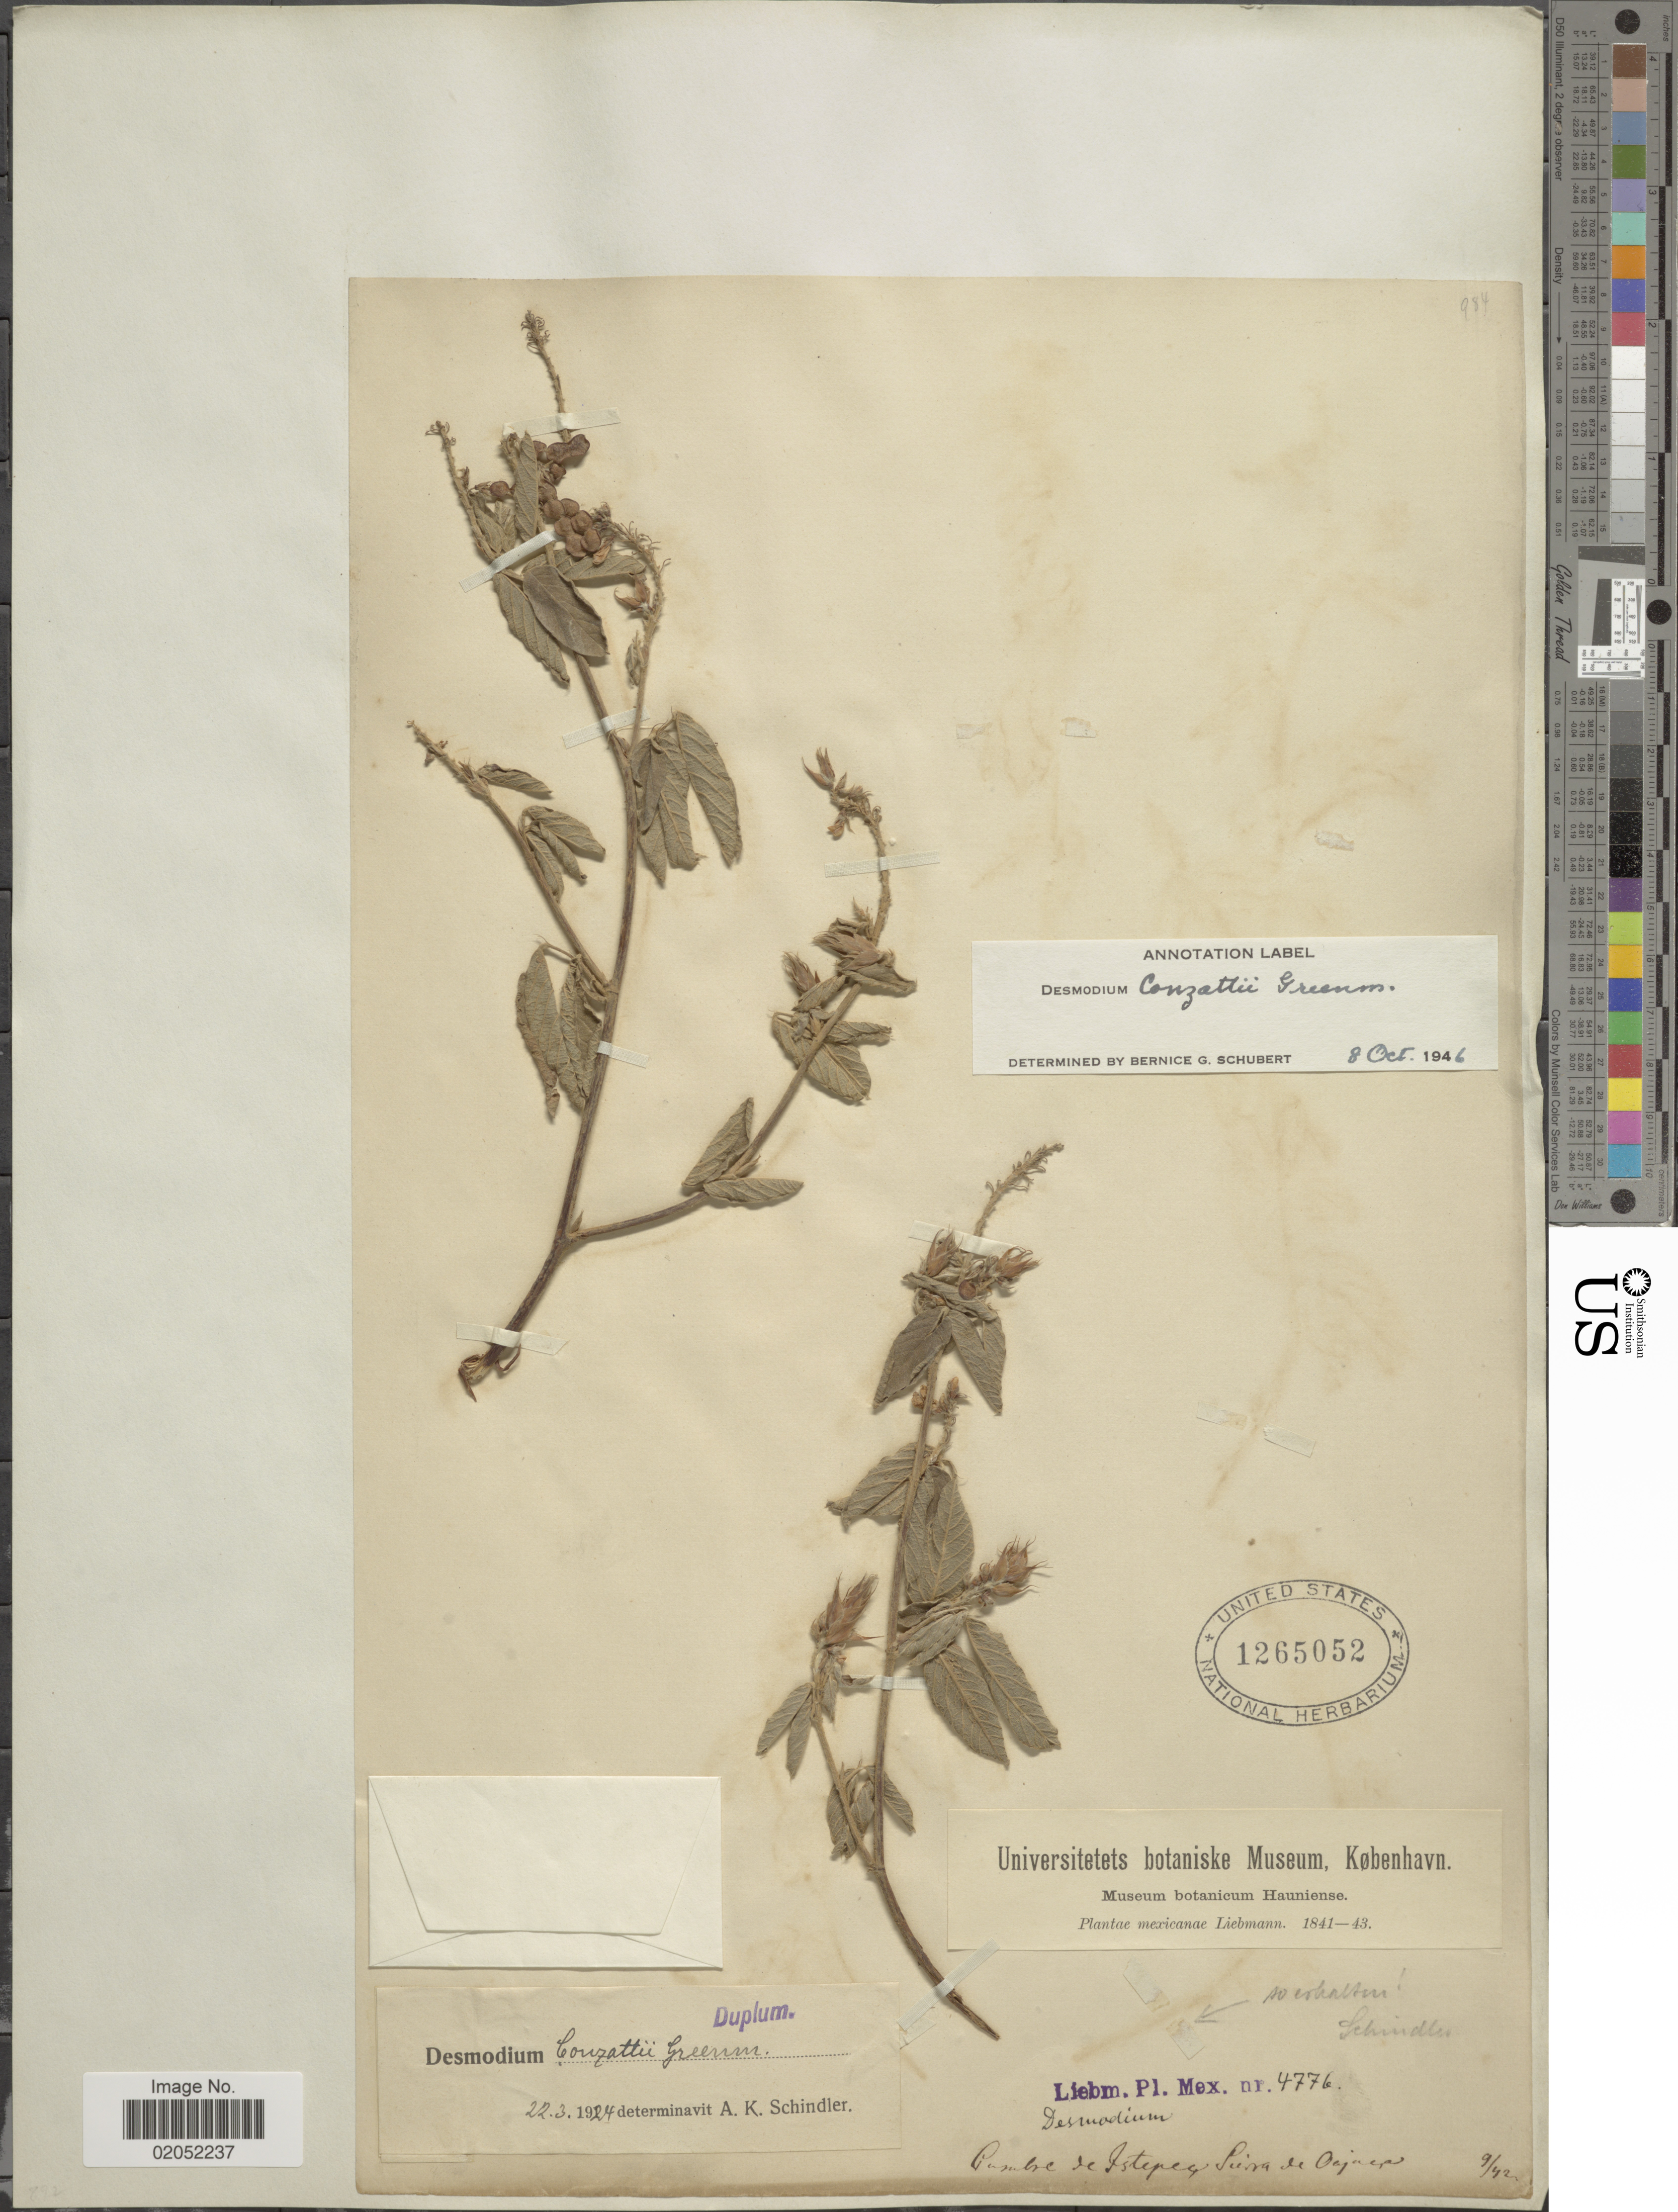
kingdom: Plantae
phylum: Tracheophyta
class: Magnoliopsida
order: Fabales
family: Fabaceae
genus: Desmodium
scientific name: Desmodium conzattii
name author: Greenm.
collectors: Liebman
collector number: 4776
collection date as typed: Transcribed d/m/y: /9/42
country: Mexico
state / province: Oaxaca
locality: Cumbre de Istepec, Sierra de Oajaca.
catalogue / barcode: US 1265052